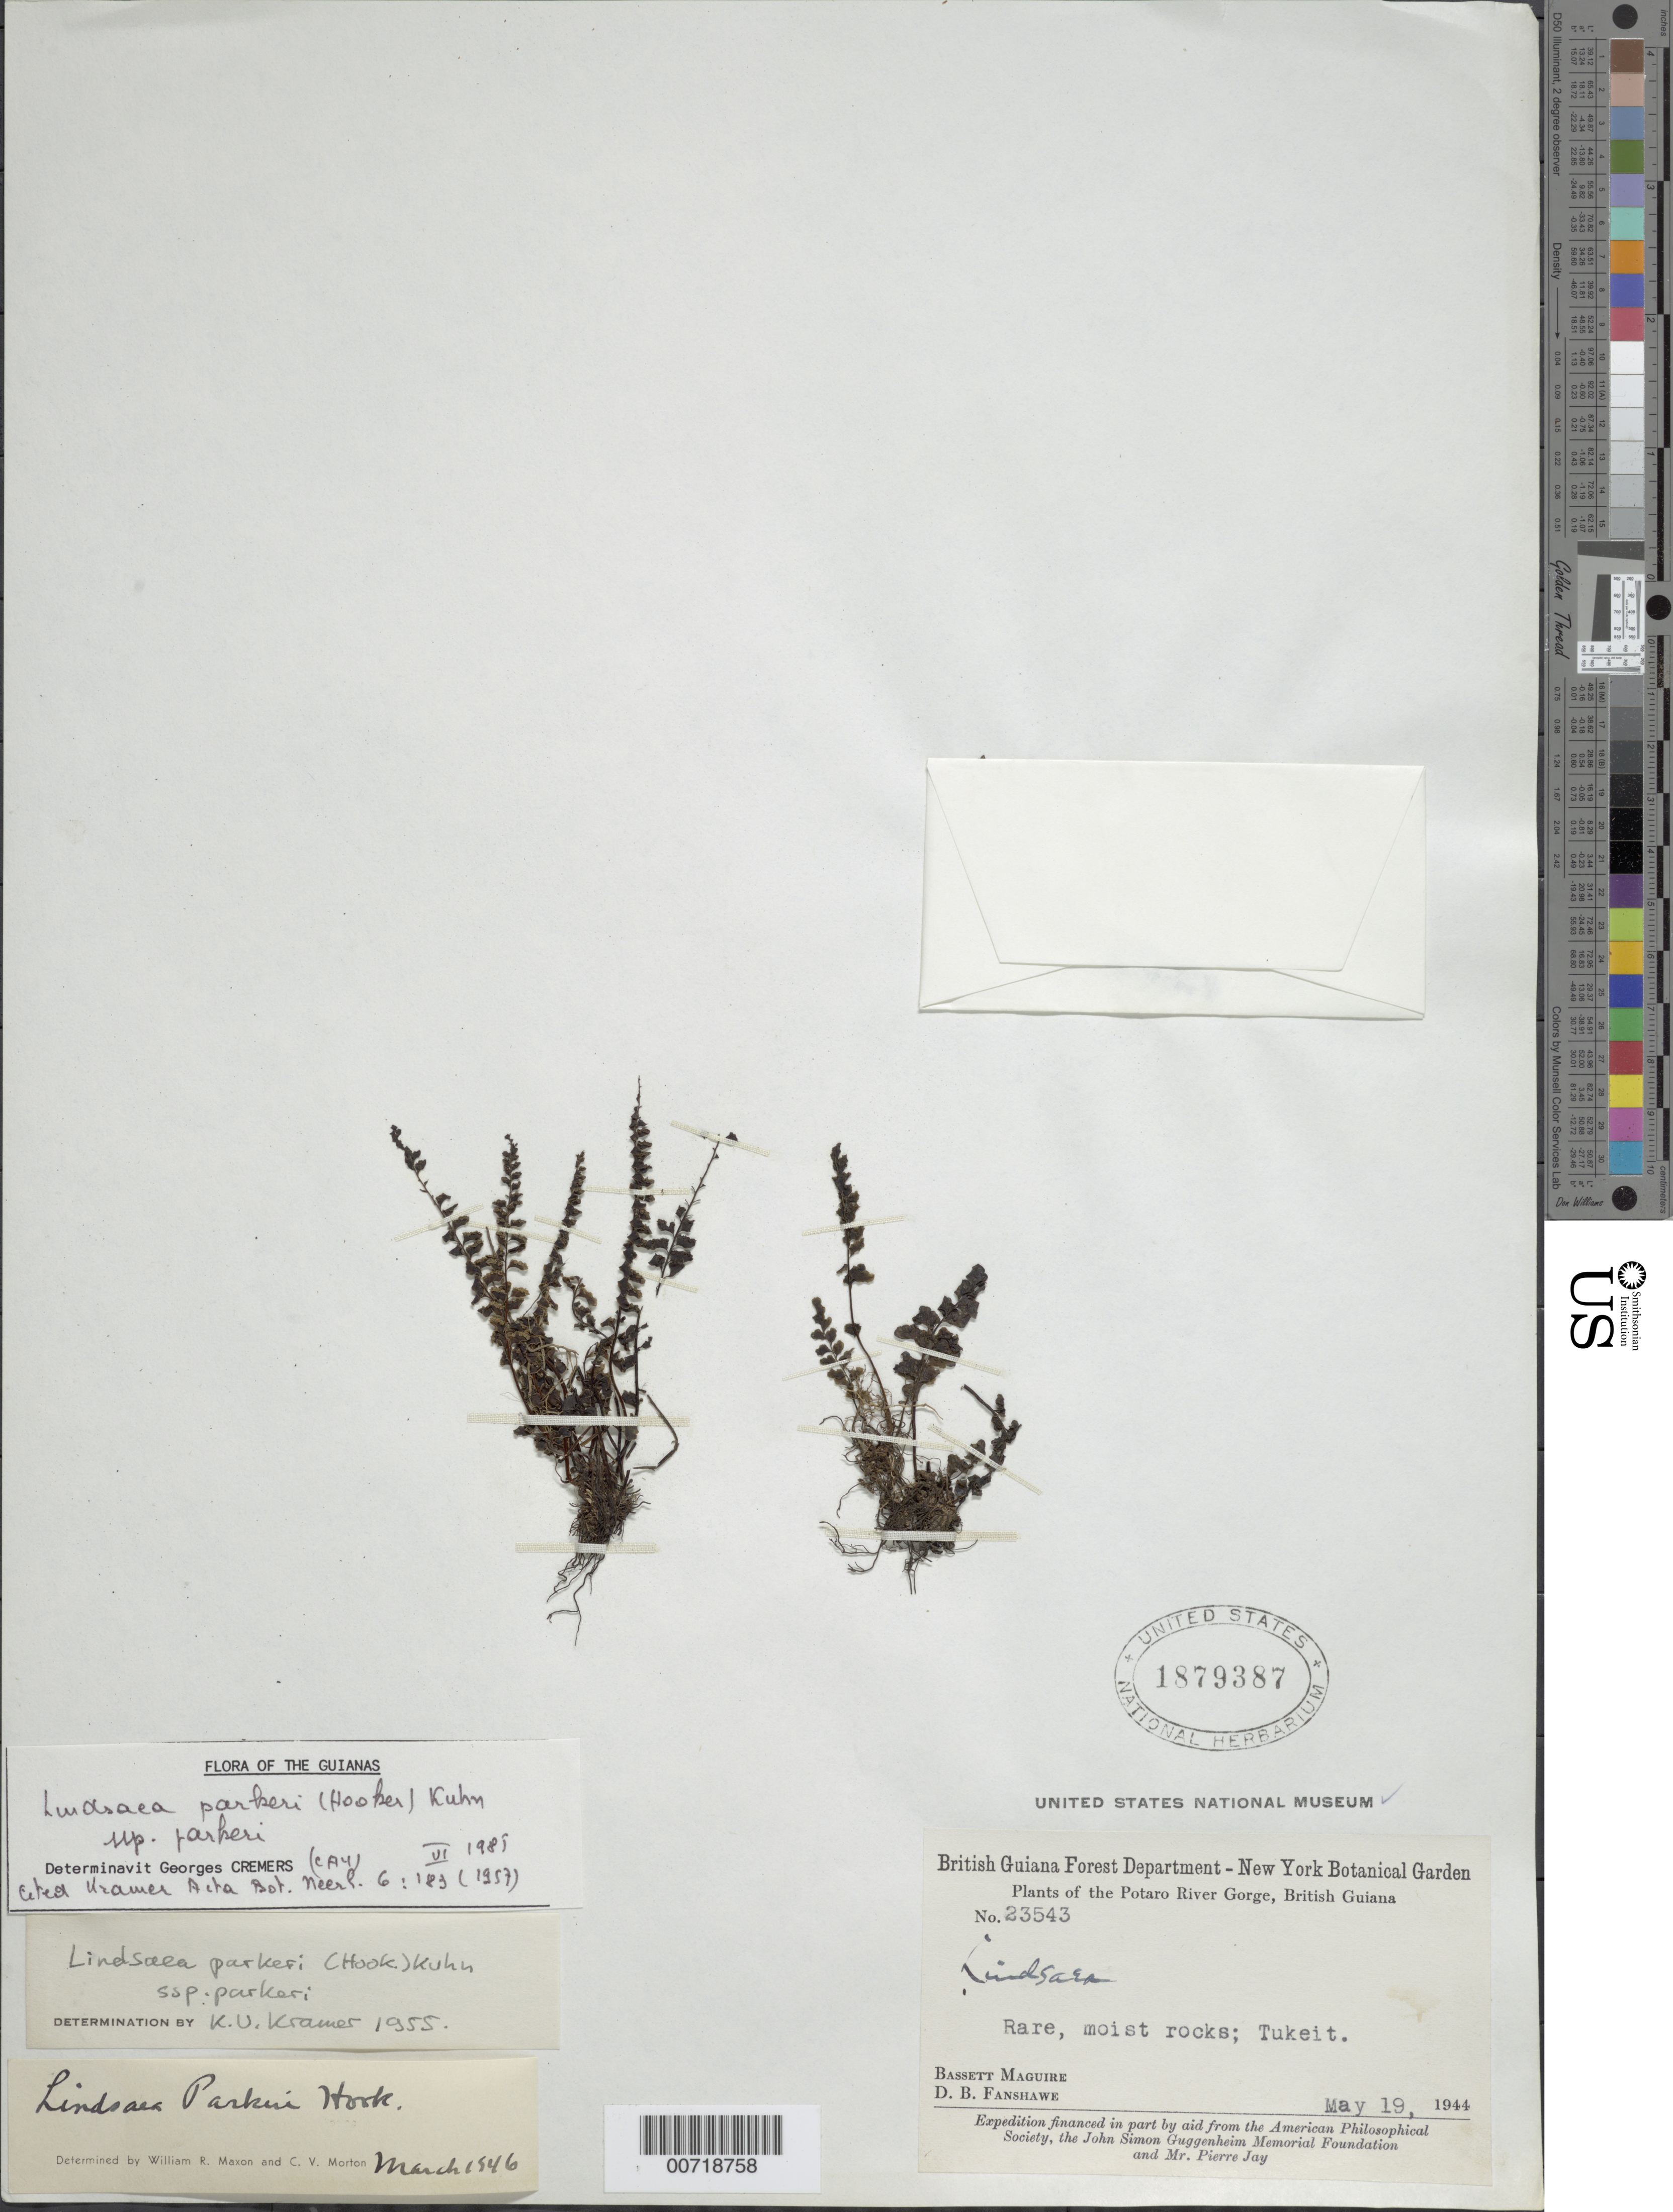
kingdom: Plantae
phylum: Tracheophyta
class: Polypodiopsida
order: Polypodiales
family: Lindsaeaceae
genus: Lindsaea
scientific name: Lindsaea parkeri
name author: (Hook.) Kuhn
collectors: B. Maguire & D. B. Fanshawe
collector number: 23543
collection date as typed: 19-May-44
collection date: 1944-05-19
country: Guyana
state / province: Potaro-Siparuni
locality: Tukeit, Potaro River Gorge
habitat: Moist rocks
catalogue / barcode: US 1879387